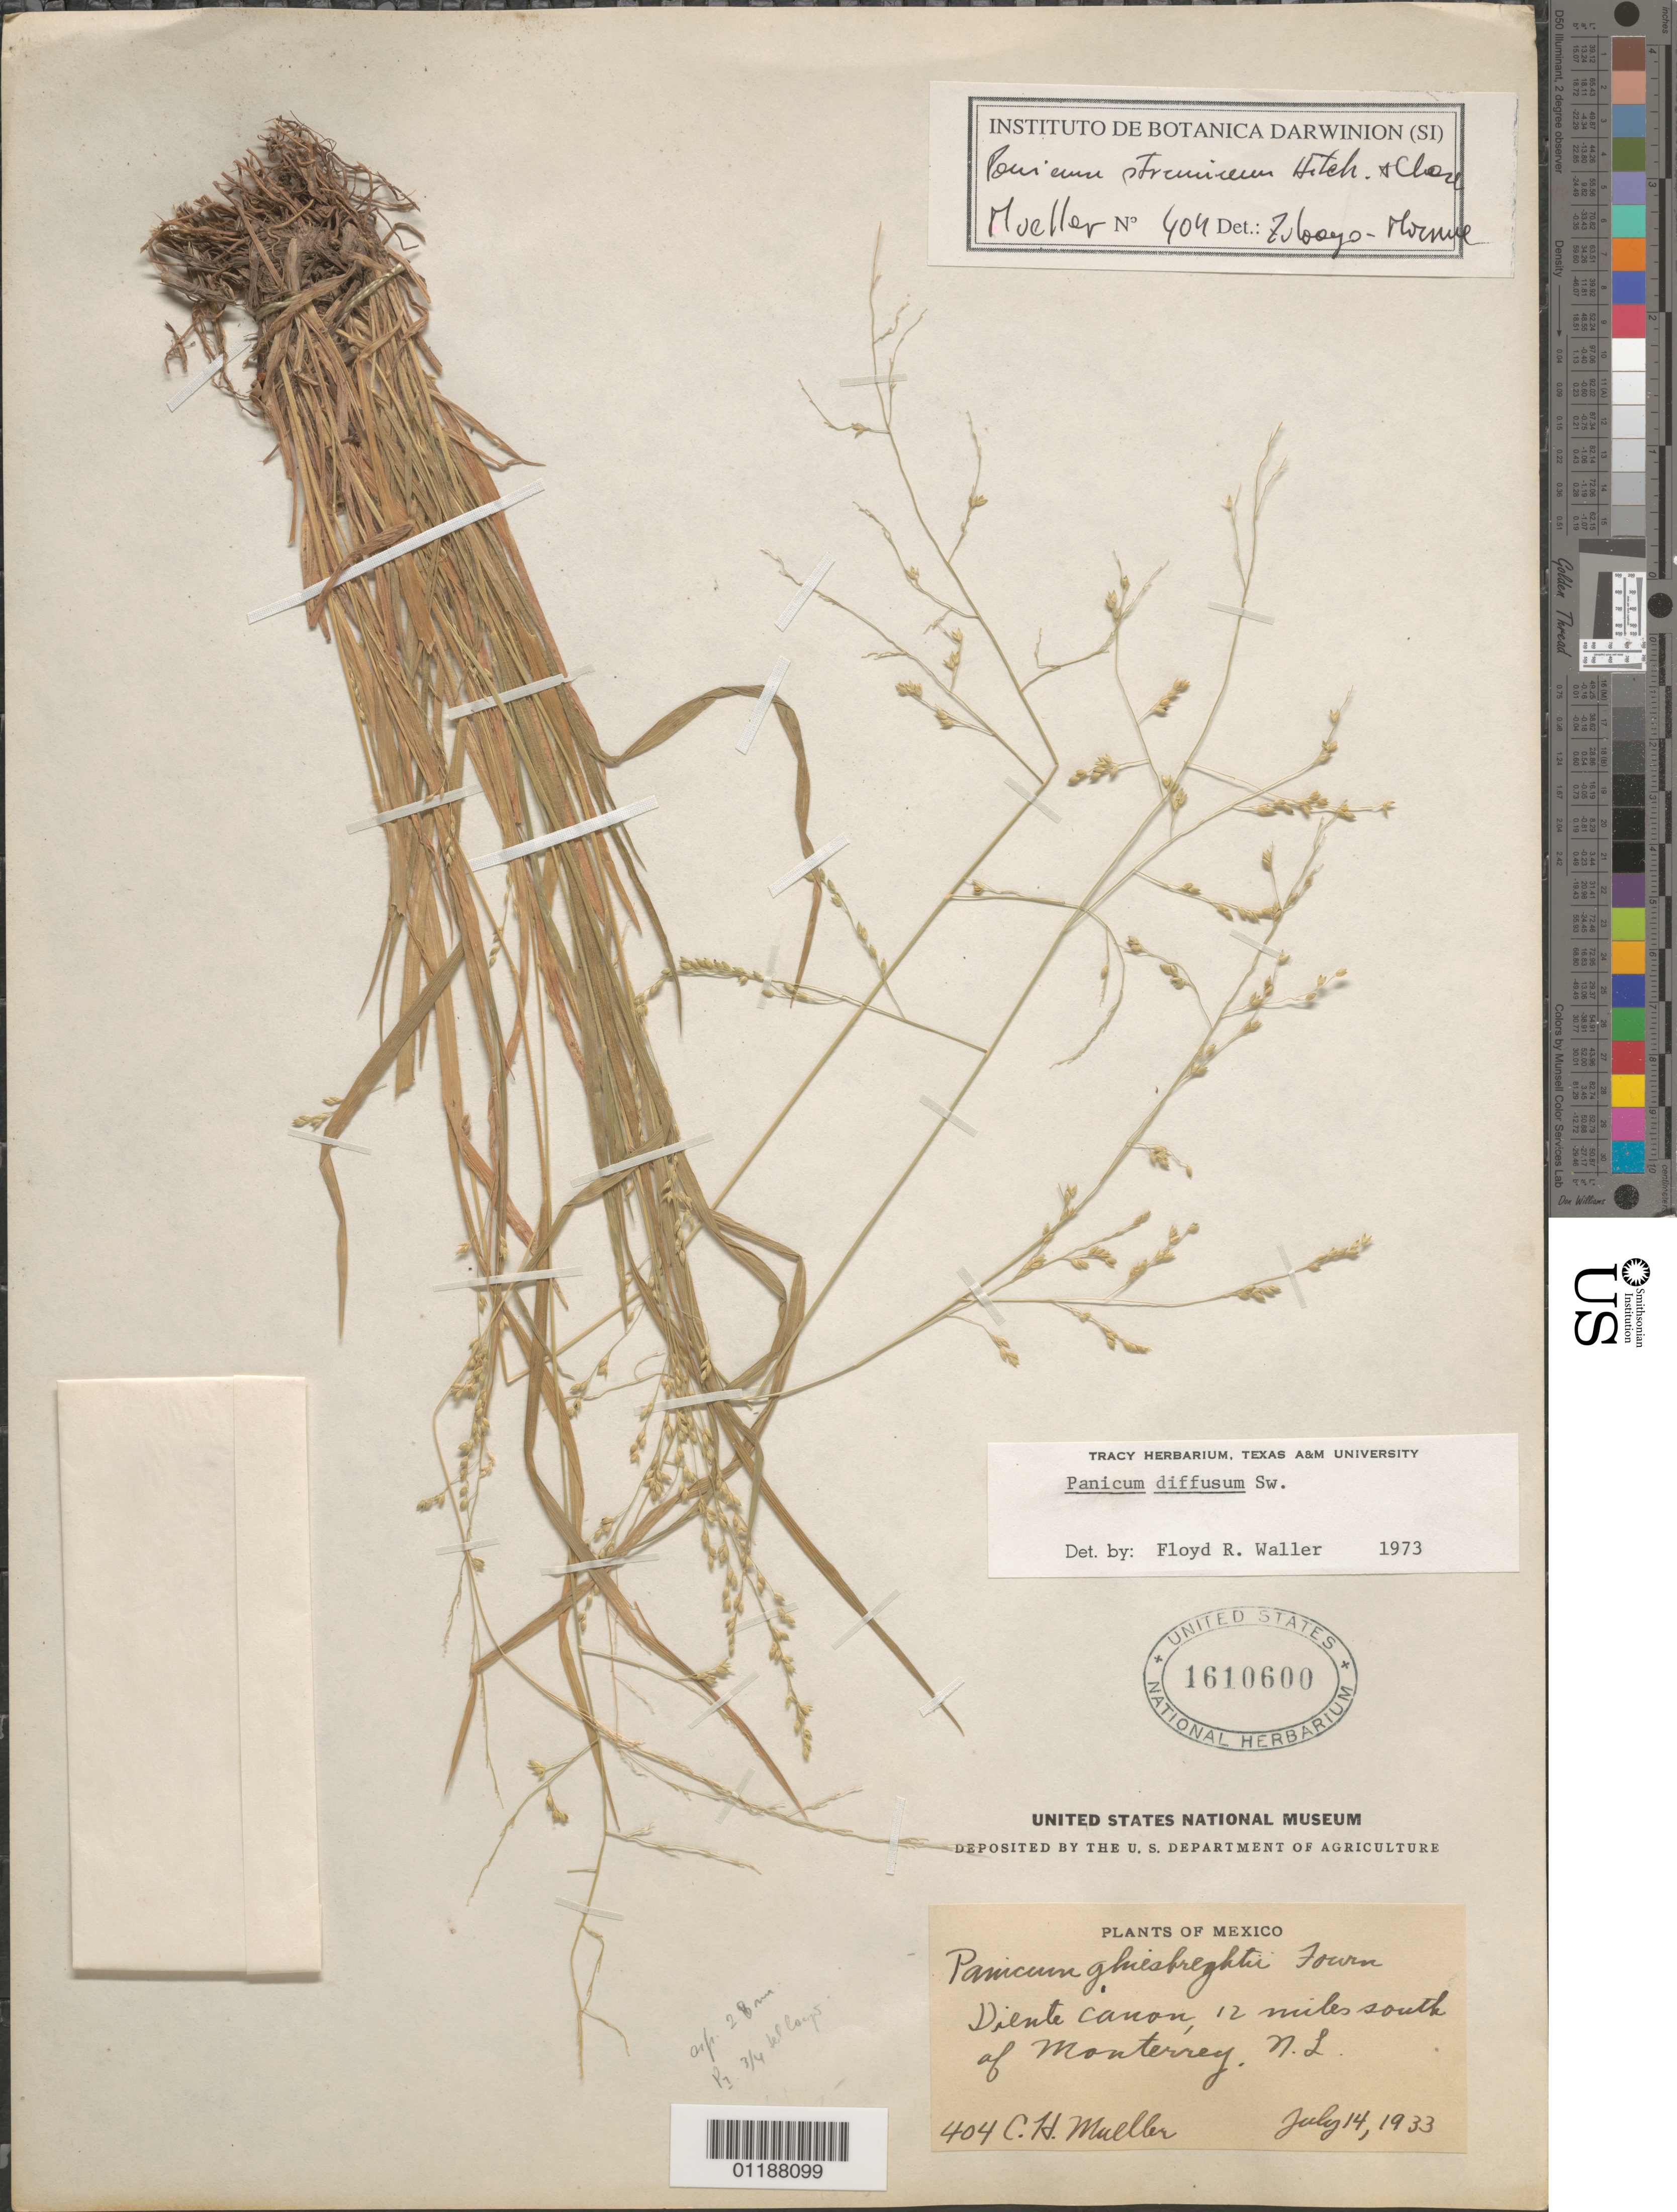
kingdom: Plantae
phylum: Tracheophyta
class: Liliopsida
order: Poales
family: Poaceae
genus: Panicum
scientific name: Panicum stramineum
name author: Hitchc. & Chase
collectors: C. H. Mueller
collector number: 404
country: Mexico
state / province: Nuevo León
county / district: Monterrey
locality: Diente Canon, 12 mi S of Monterrey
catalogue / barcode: US 1610600